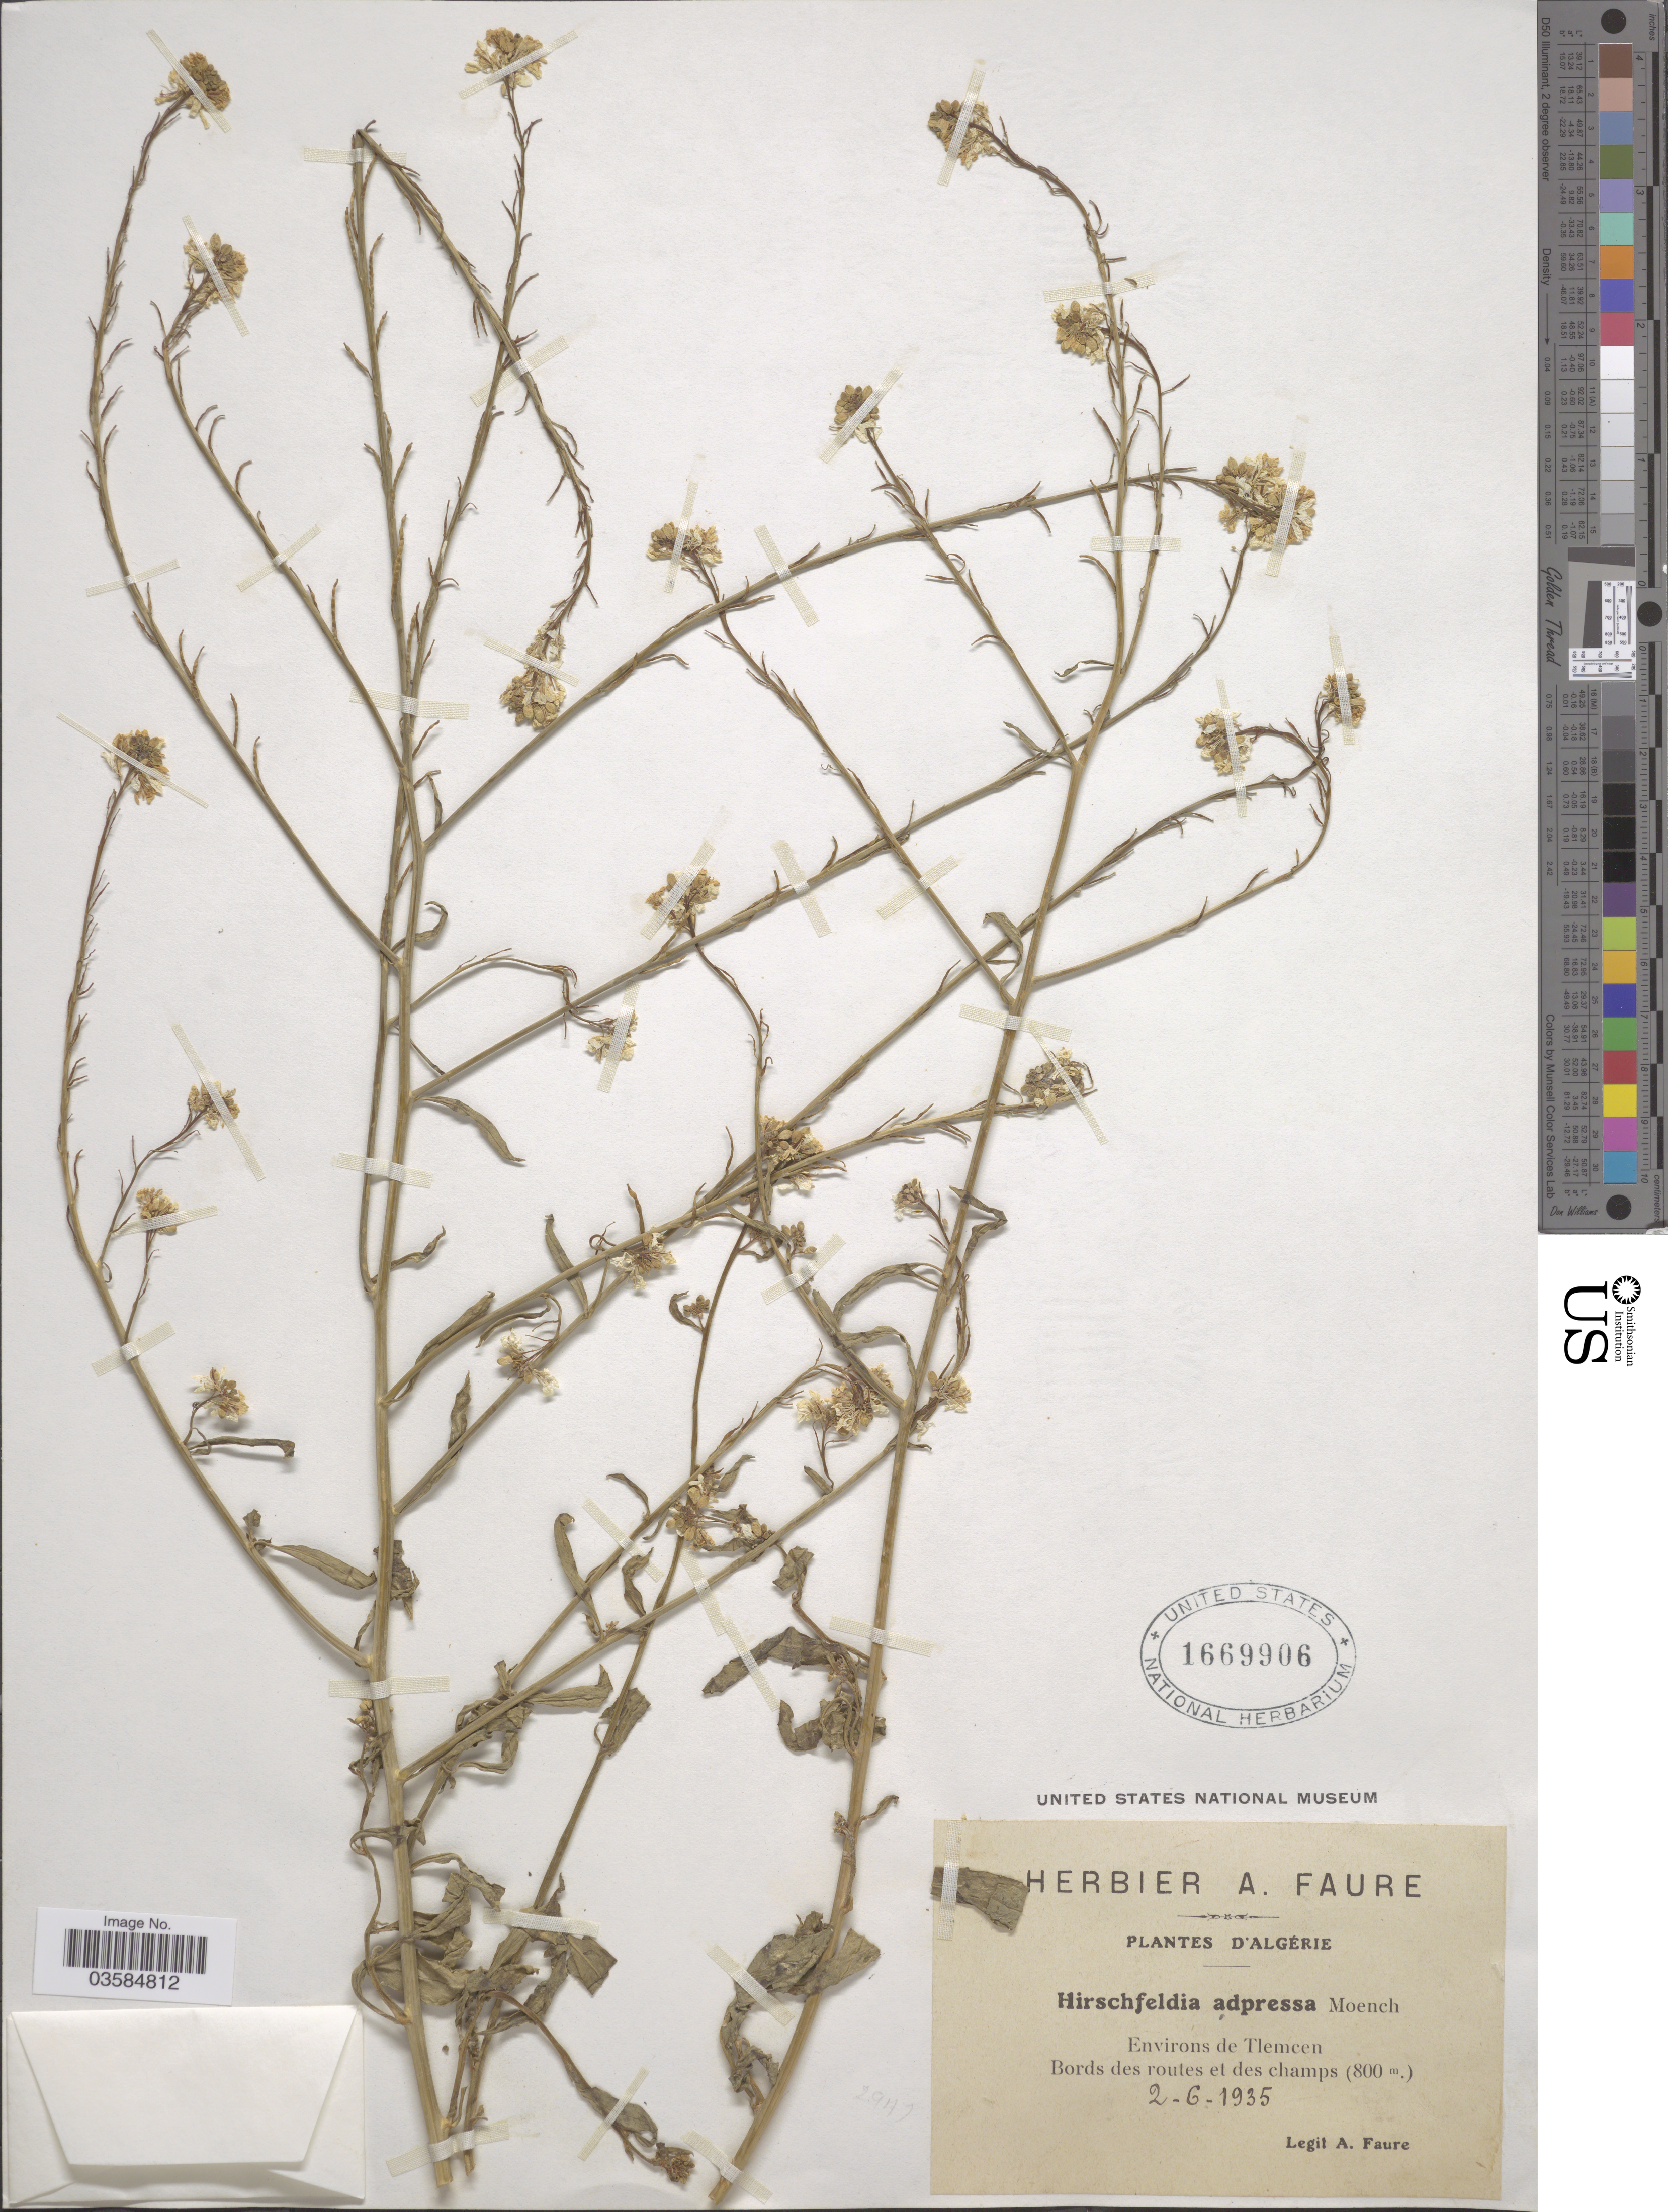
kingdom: Plantae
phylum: Tracheophyta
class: Magnoliopsida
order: Brassicales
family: Brassicaceae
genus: Hirschfeldia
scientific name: Hirschfeldia adpressa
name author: Moench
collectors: A. Faure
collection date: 1935-06-02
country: Algeria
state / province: Tlemcen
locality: Environs de Tlemcen. Bords des routes et des champs.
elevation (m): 800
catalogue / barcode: US 1669906